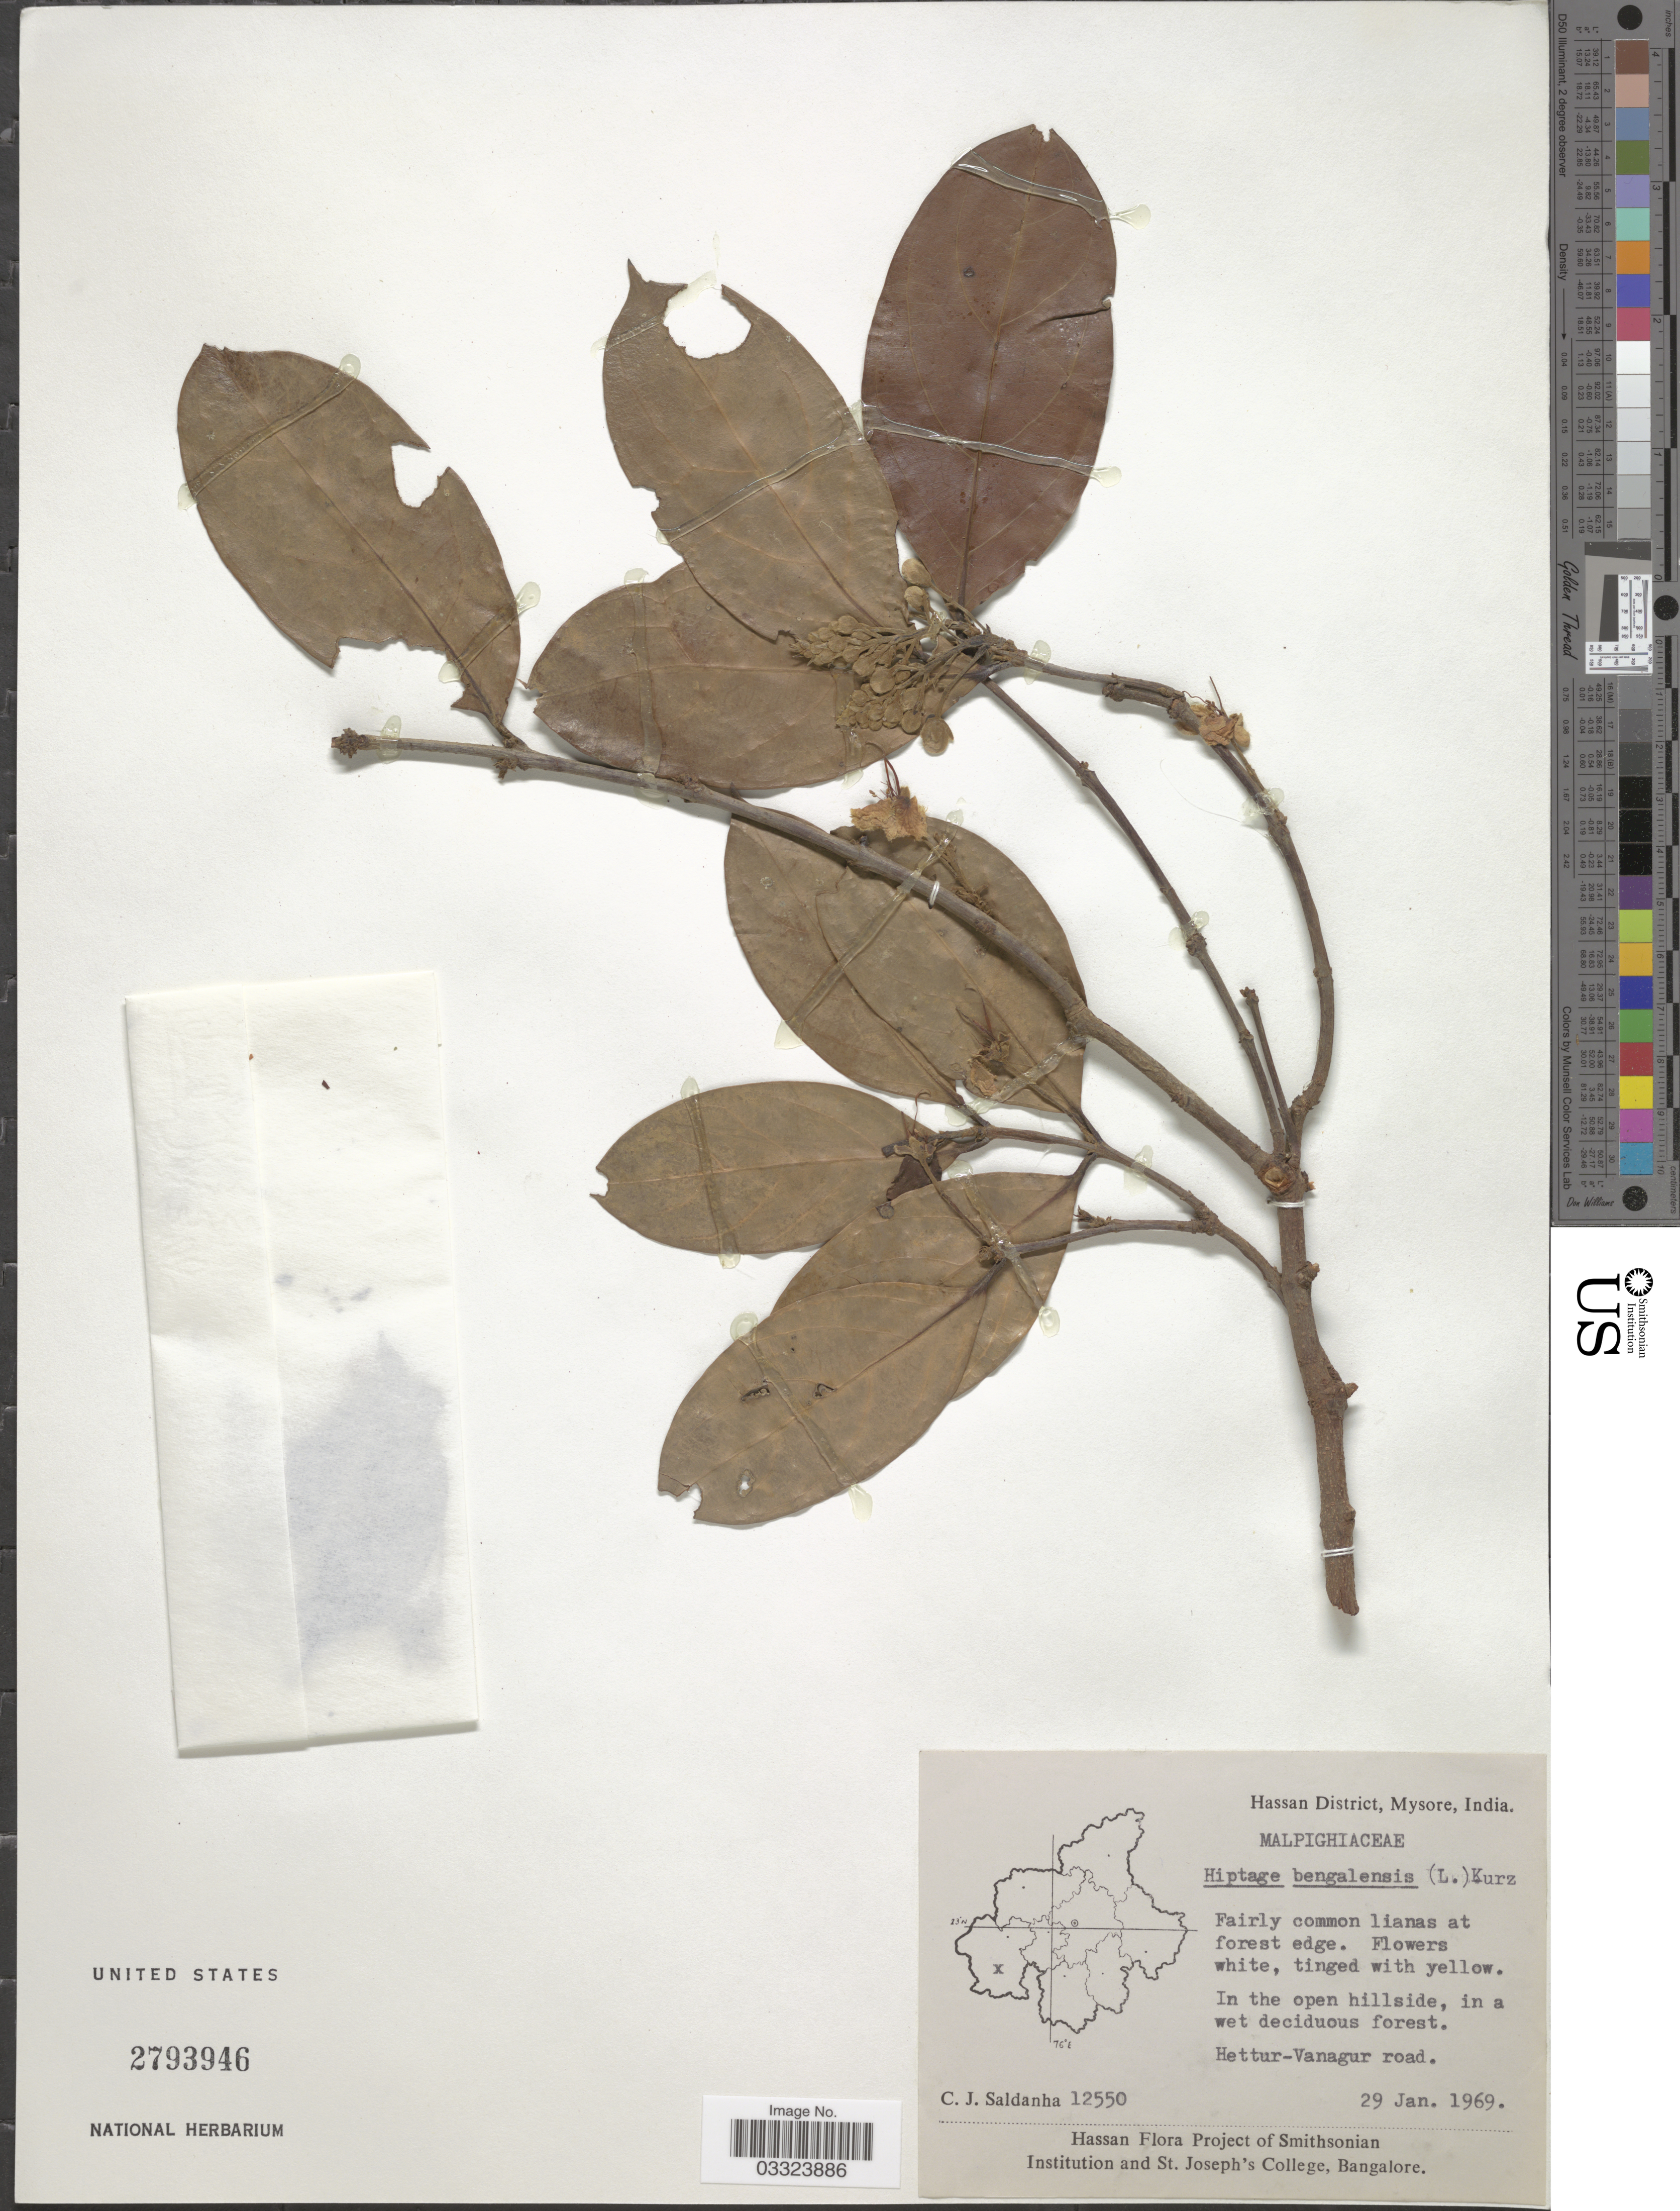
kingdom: Plantae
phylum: Tracheophyta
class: Magnoliopsida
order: Malpighiales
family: Malpighiaceae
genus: Hiptage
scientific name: Hiptage benghalensis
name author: (L.) Kurz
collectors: C. J. Saldanha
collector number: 12550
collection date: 1969-01-29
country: India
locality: Hassan District, Mysore. Hettur-Vanagur road.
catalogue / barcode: US 2793946